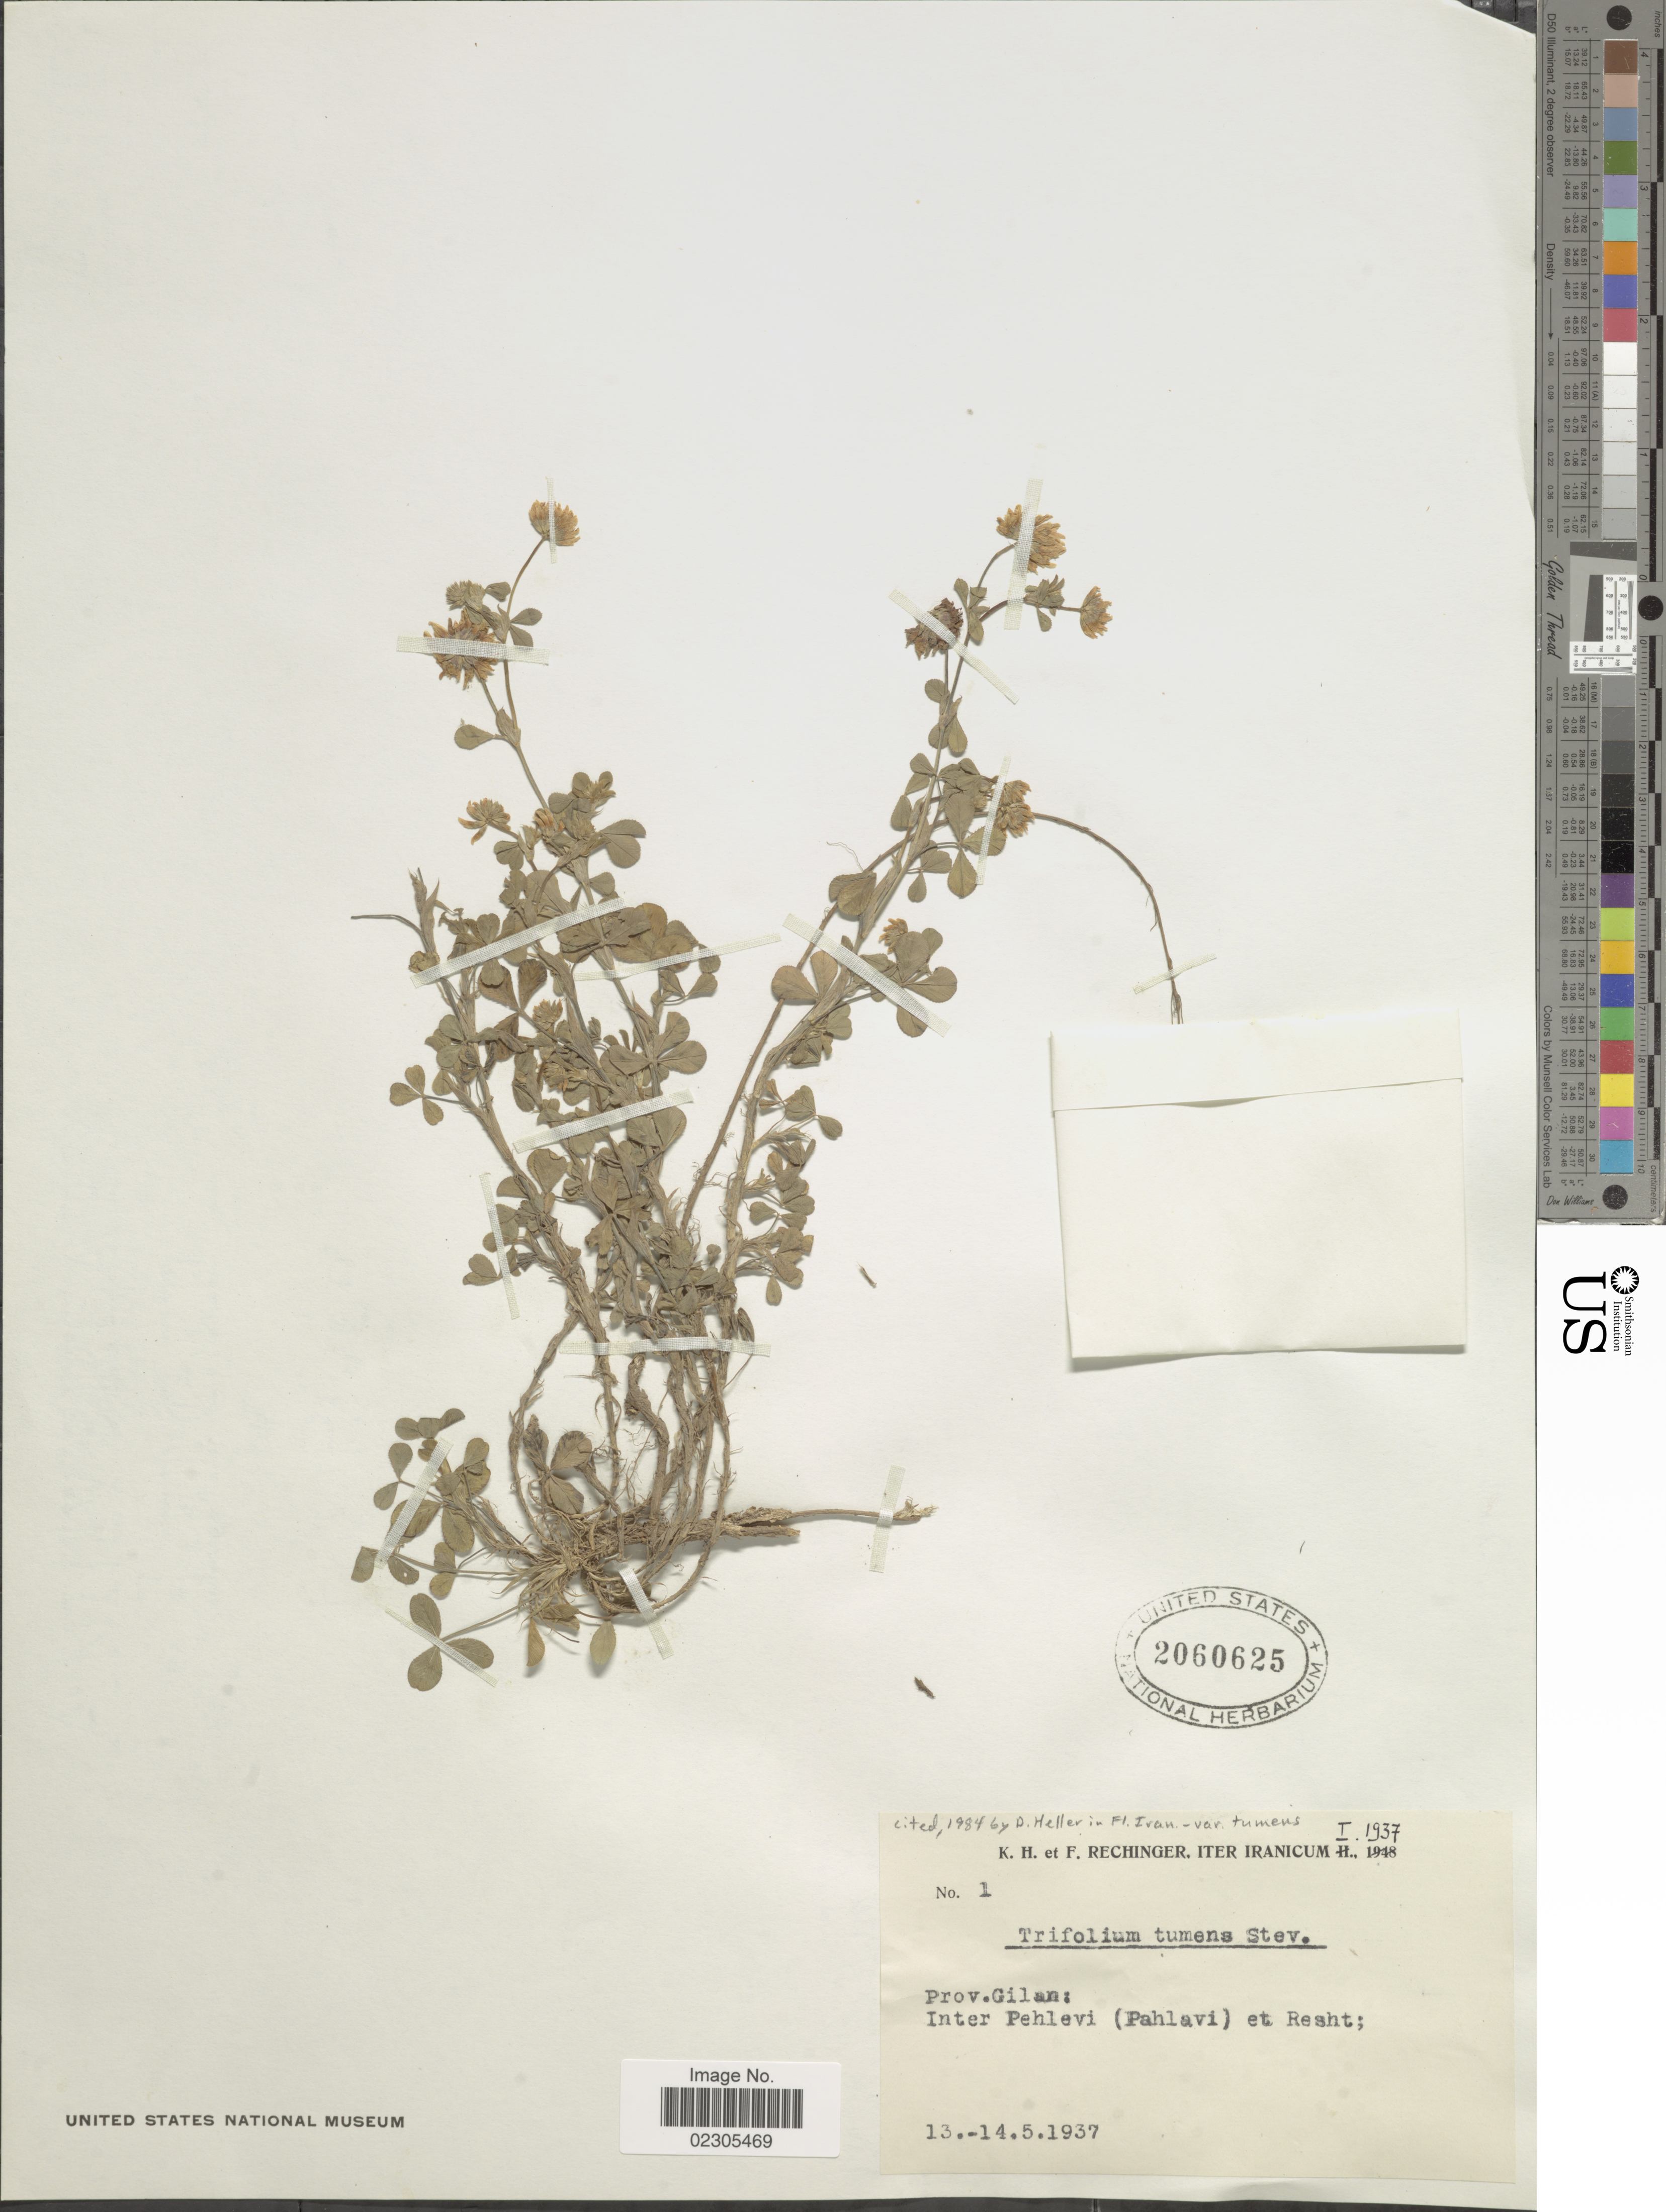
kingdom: Plantae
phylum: Tracheophyta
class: Magnoliopsida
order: Fabales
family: Fabaceae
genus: Trifolium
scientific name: Trifolium tumens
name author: M. Bieb.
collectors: K. H. Rechinger & F. Rechinger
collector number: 1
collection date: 1937-05-13/1937-05-14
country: Iran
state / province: Gilan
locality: Inter Pehlevi (Pahlavi) et Resht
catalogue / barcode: US 2060625